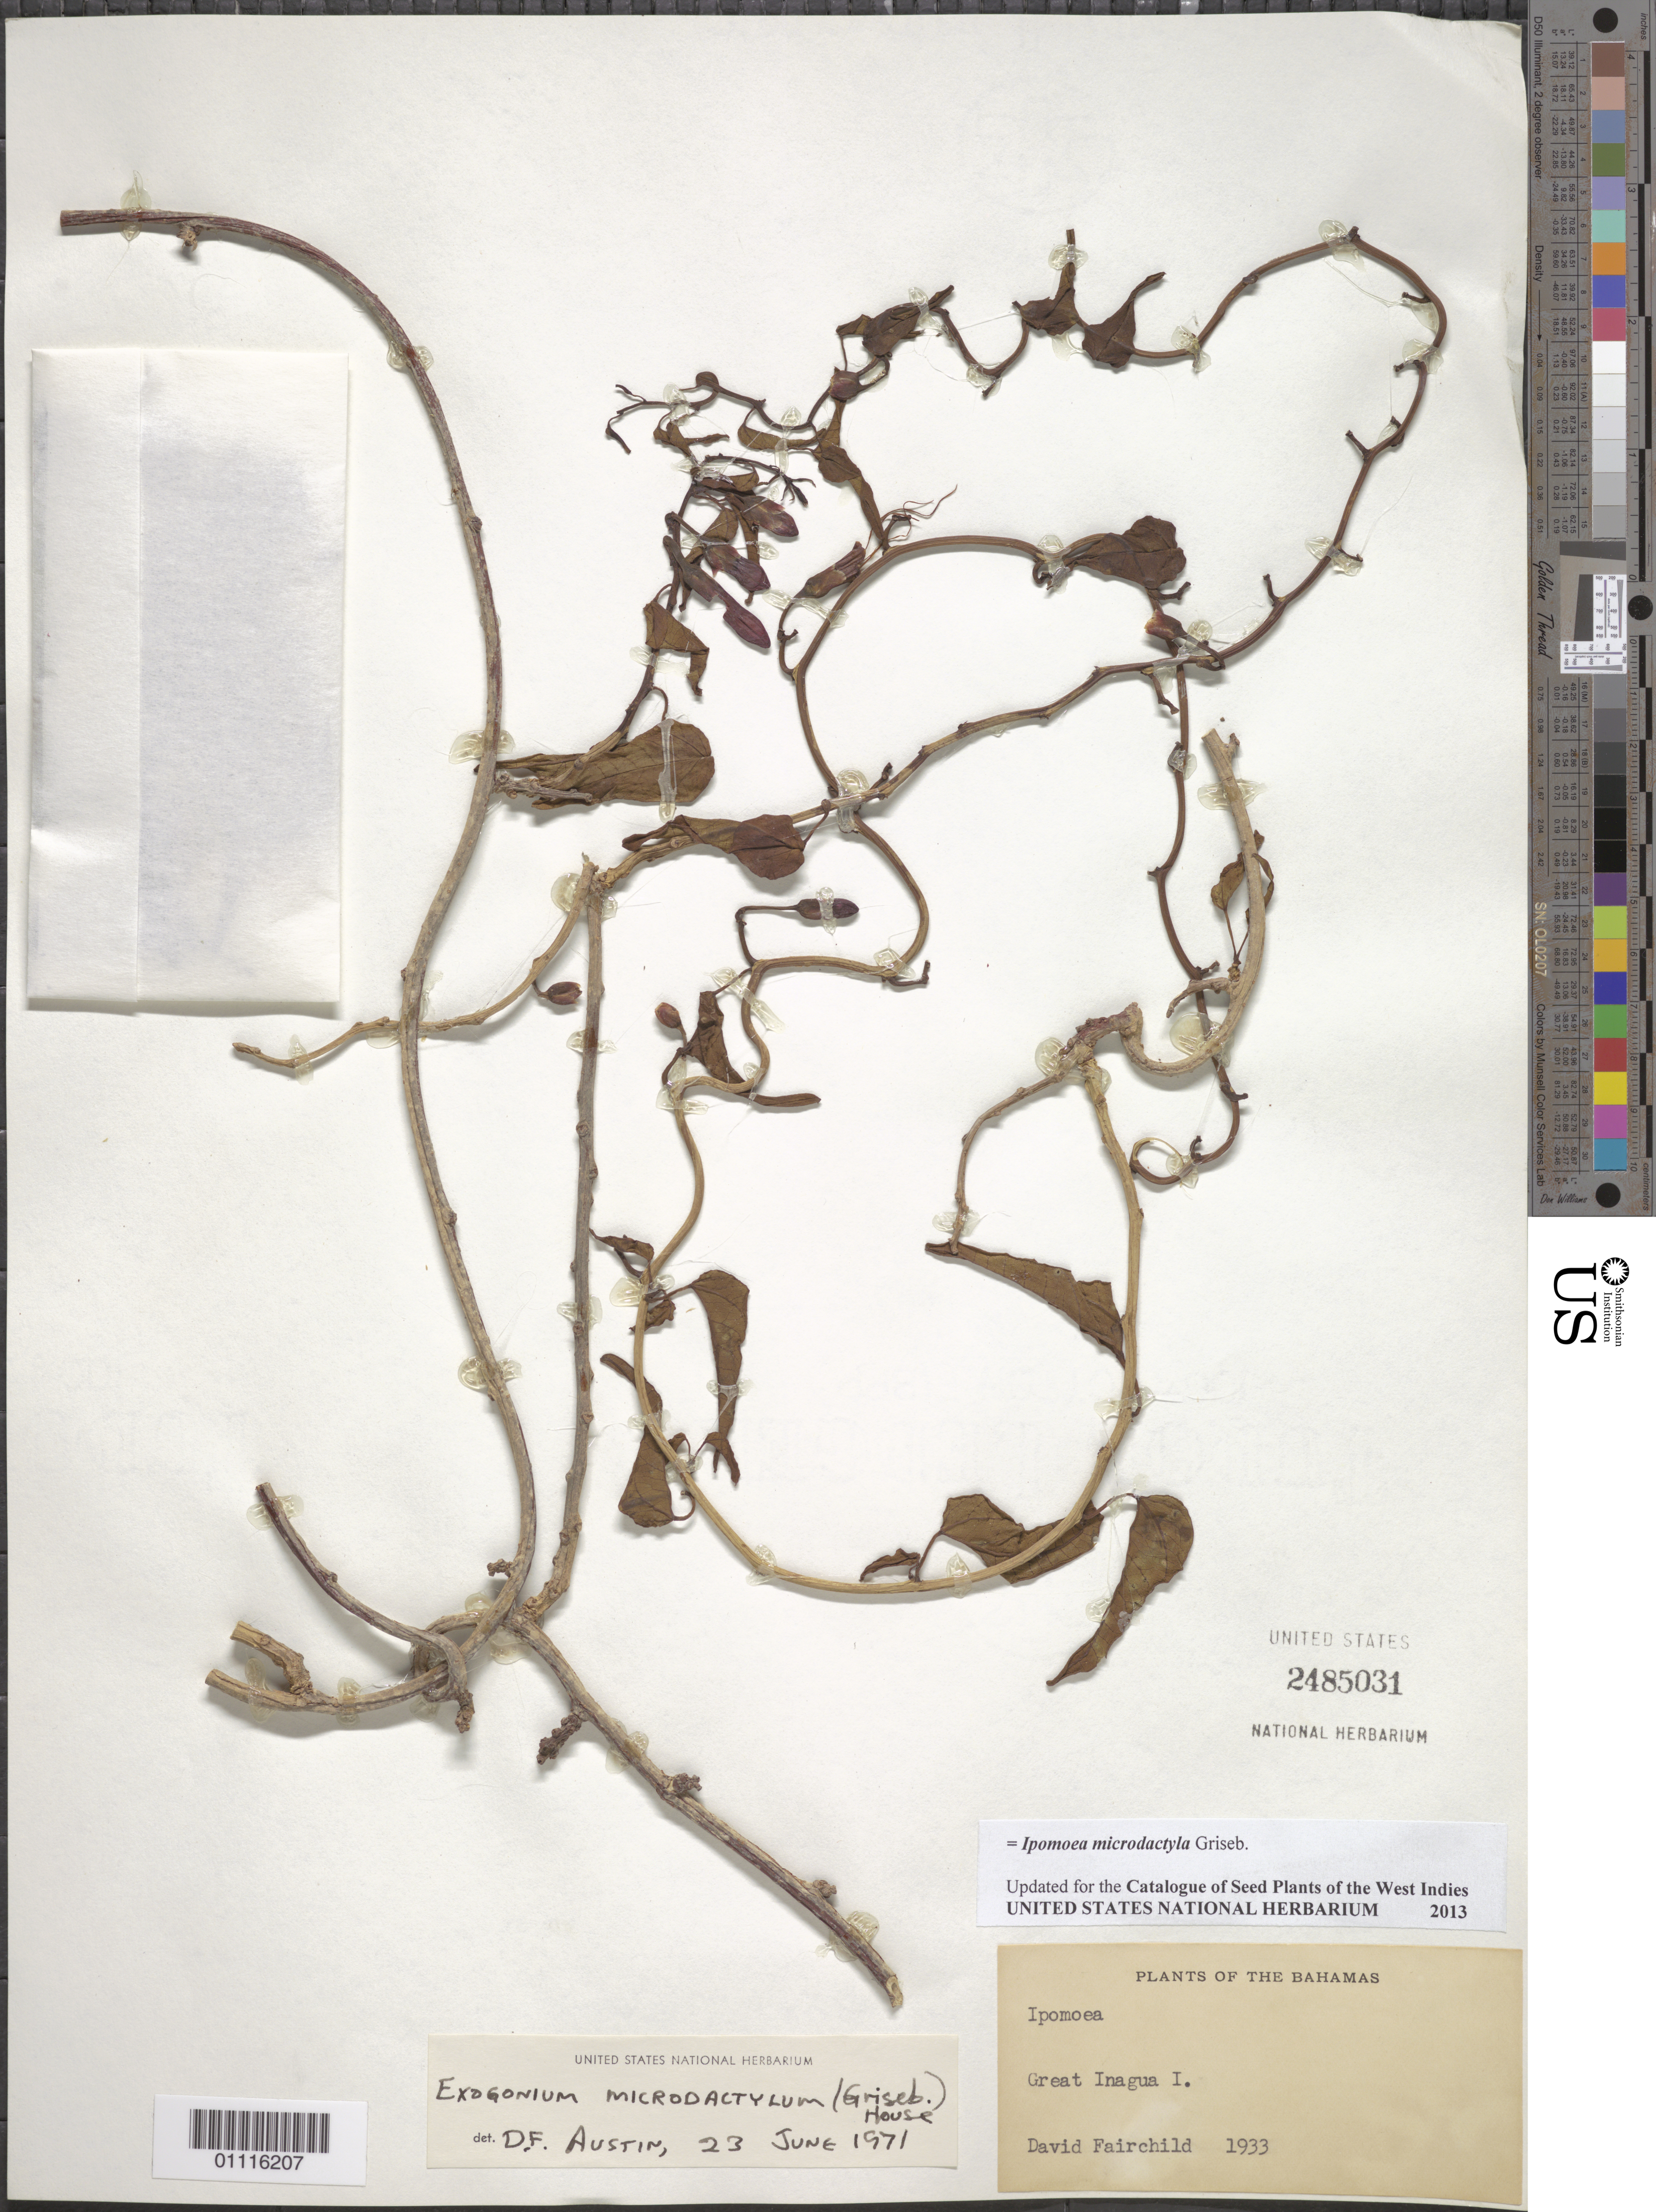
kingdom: Plantae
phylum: Tracheophyta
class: Magnoliopsida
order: Solanales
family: Convolvulaceae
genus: Ipomoea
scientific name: Ipomoea microdactyla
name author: Griseb.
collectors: D. Fairchild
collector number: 1933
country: Bahamas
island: Great Inagua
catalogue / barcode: US 2485031